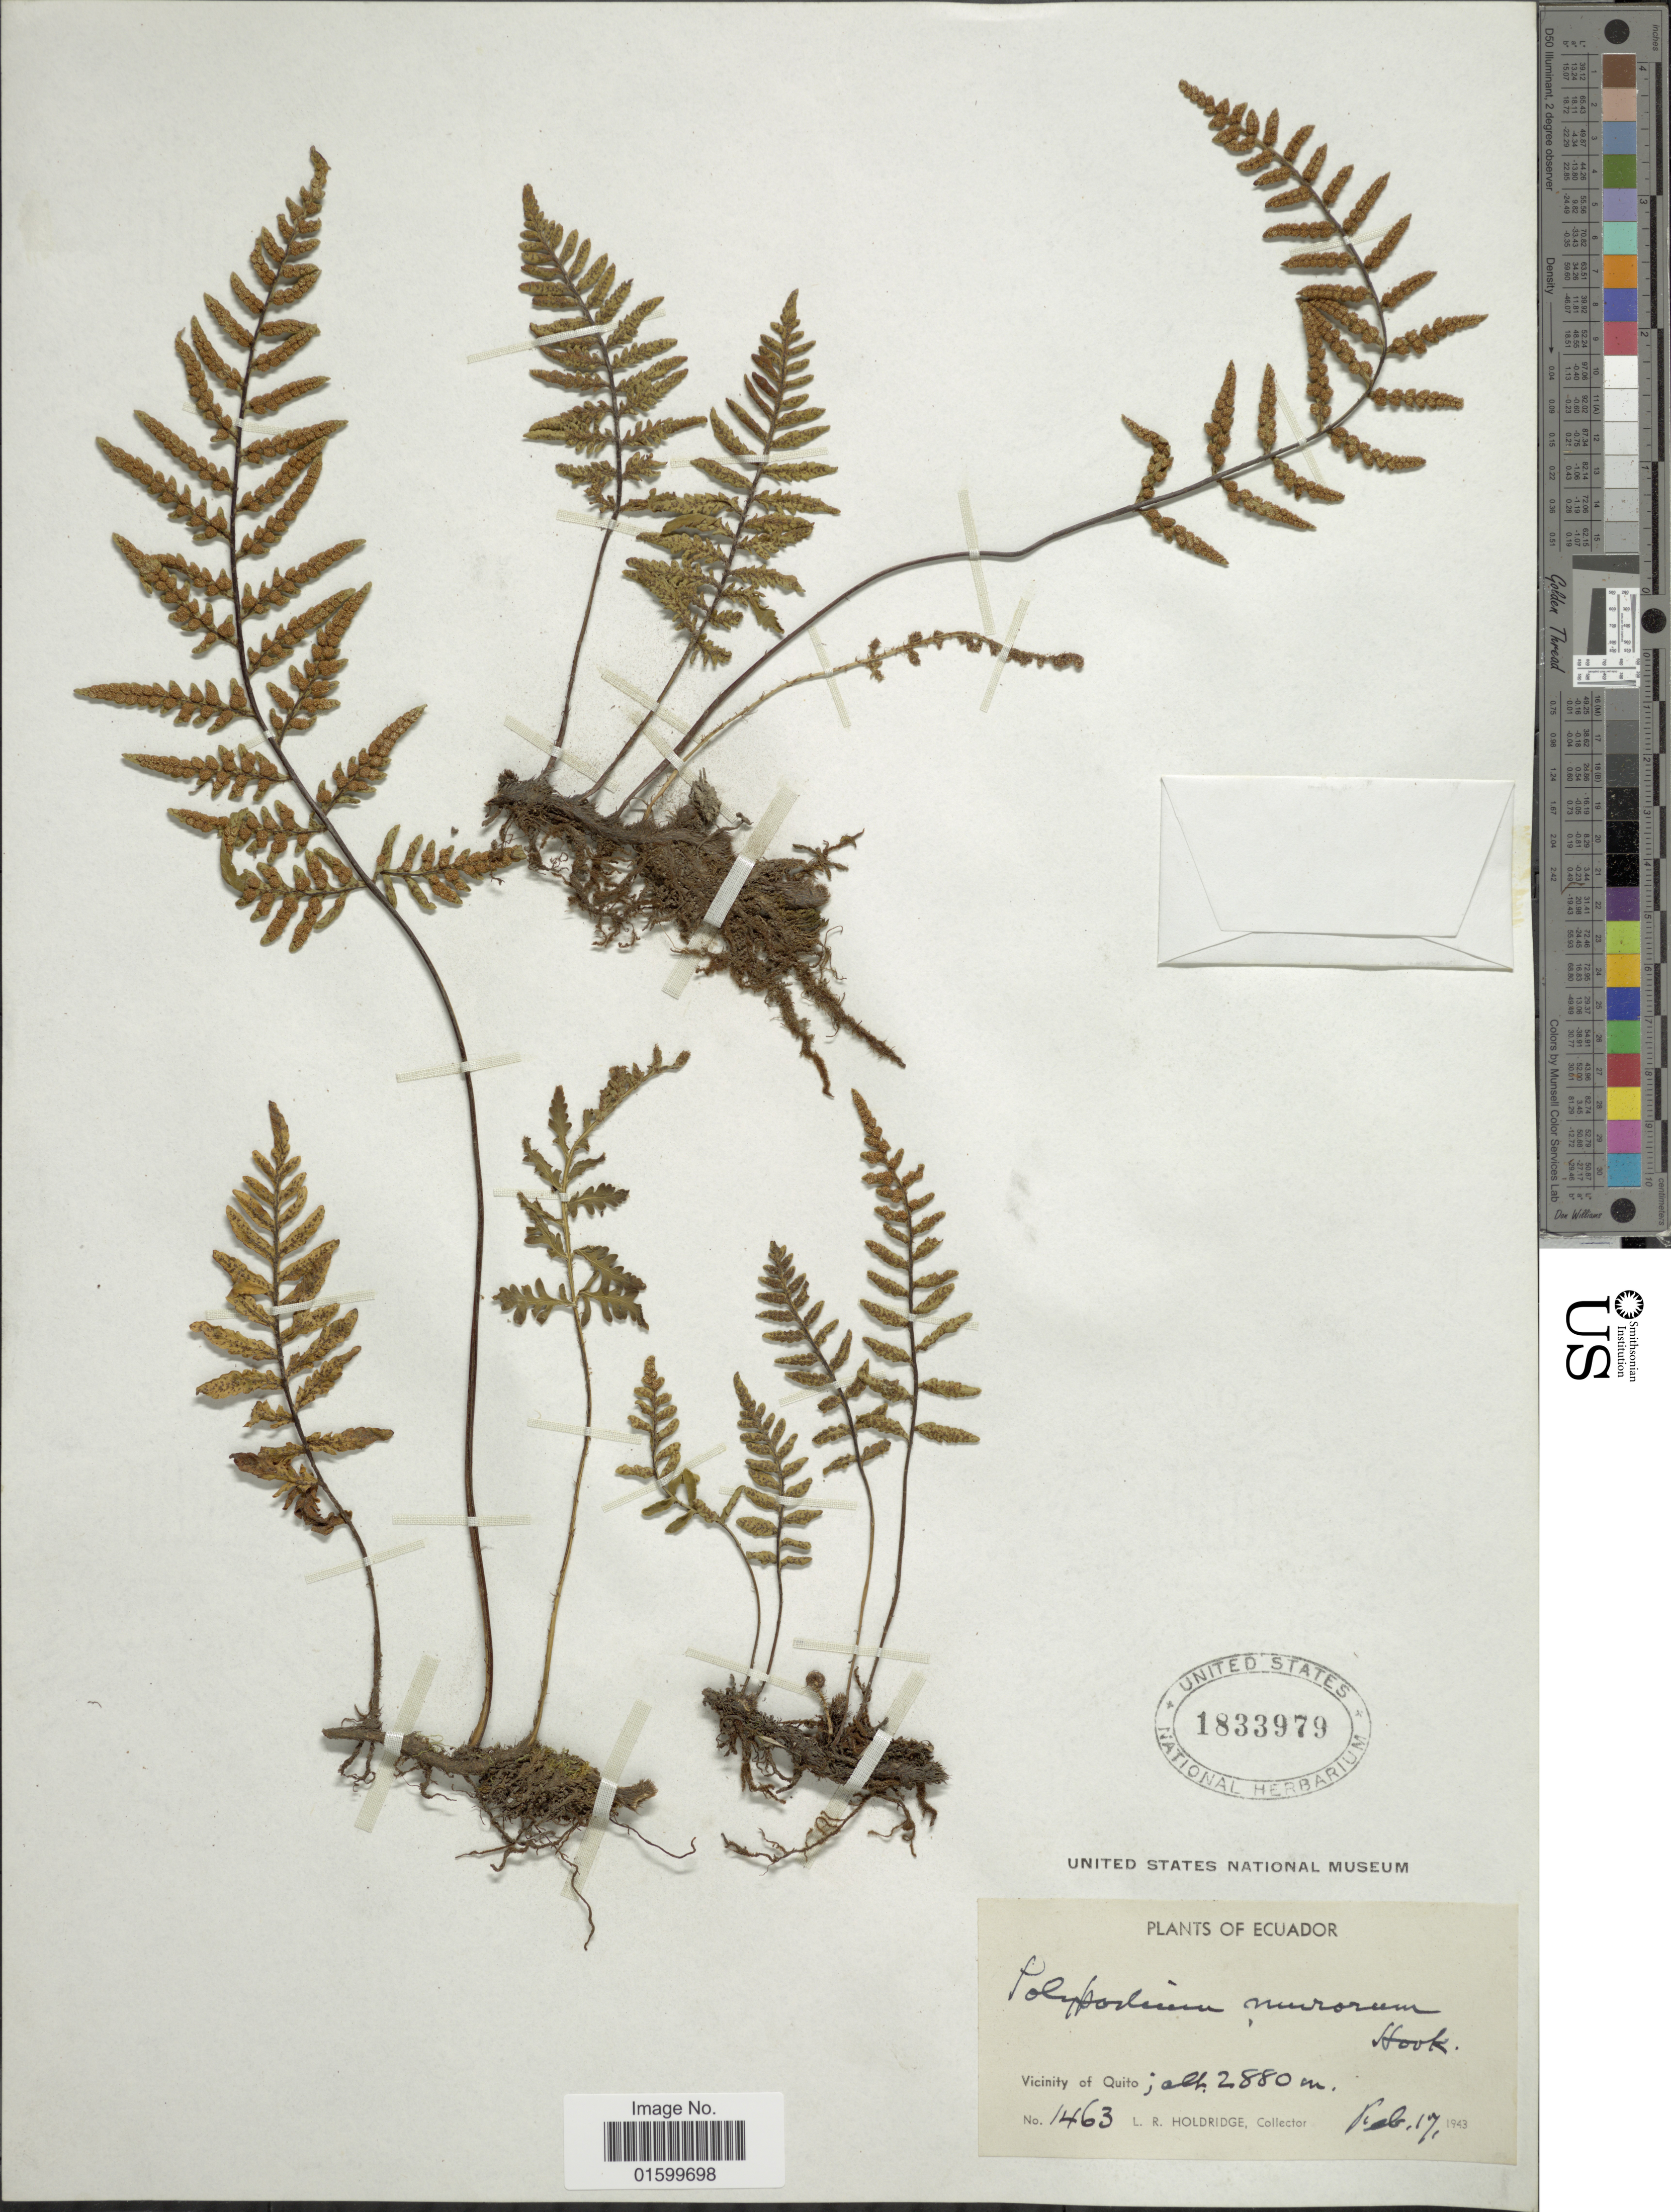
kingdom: Plantae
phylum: Tracheophyta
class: Polypodiopsida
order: Polypodiales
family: Polypodiaceae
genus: Pleopeltis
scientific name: Pleopeltis murorum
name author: (Hook.) A.R. Sm. & Tejero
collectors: L. Holdridge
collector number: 1463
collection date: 1943-02-17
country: Ecuador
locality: Vicinity of Quito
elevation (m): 2880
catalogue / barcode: US 1833979